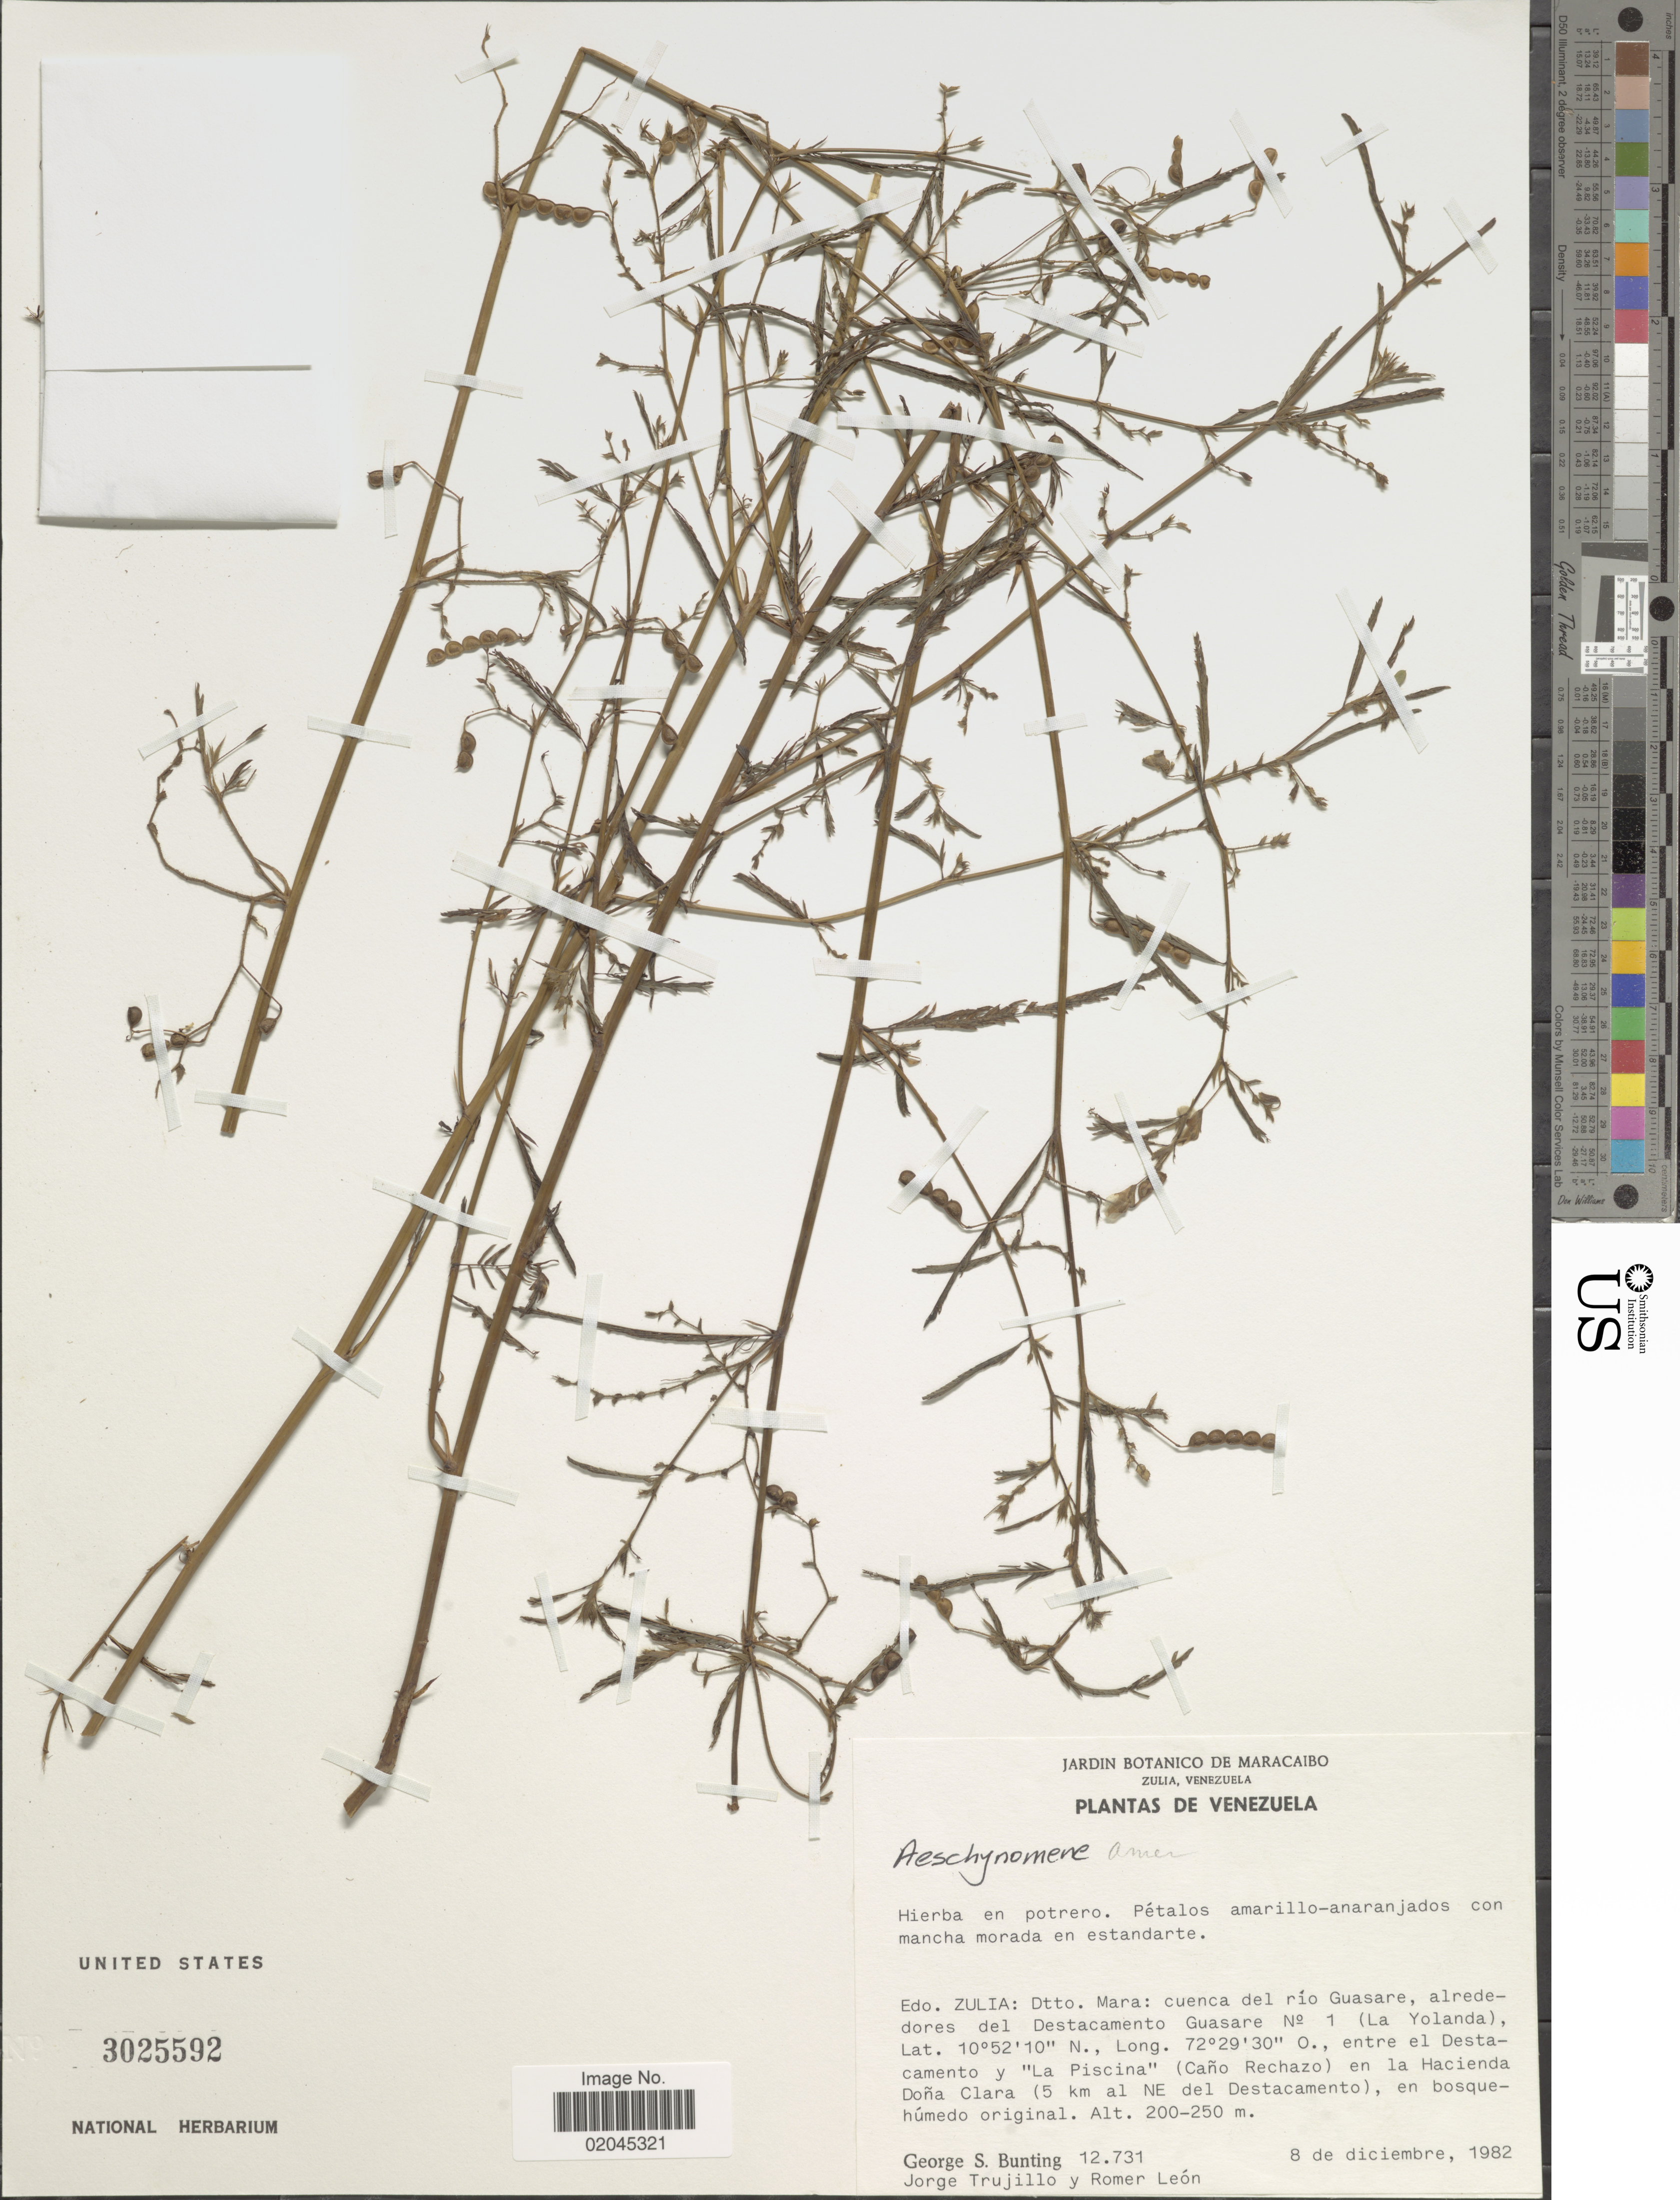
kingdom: Plantae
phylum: Tracheophyta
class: Magnoliopsida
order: Fabales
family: Fabaceae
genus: Aeschynomene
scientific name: Aeschynomene americana var. americana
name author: L.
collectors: G. S. Bunting, J. Trujillo & R. A. León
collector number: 12731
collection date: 1982-12-08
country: Venezuela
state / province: Zulia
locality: Edo Zulia: Dtto Mara: cuenca del río Guasare, alrededores del Destacamento Guasare No 1 (La Yolanda), entre el Destacamento y 'La Piscina' (Caño Rechazo) en la Hacienda Doña Clara (5 km al NE del Destacamento), en bosque-húmedo original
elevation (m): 200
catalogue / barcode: US 3025592